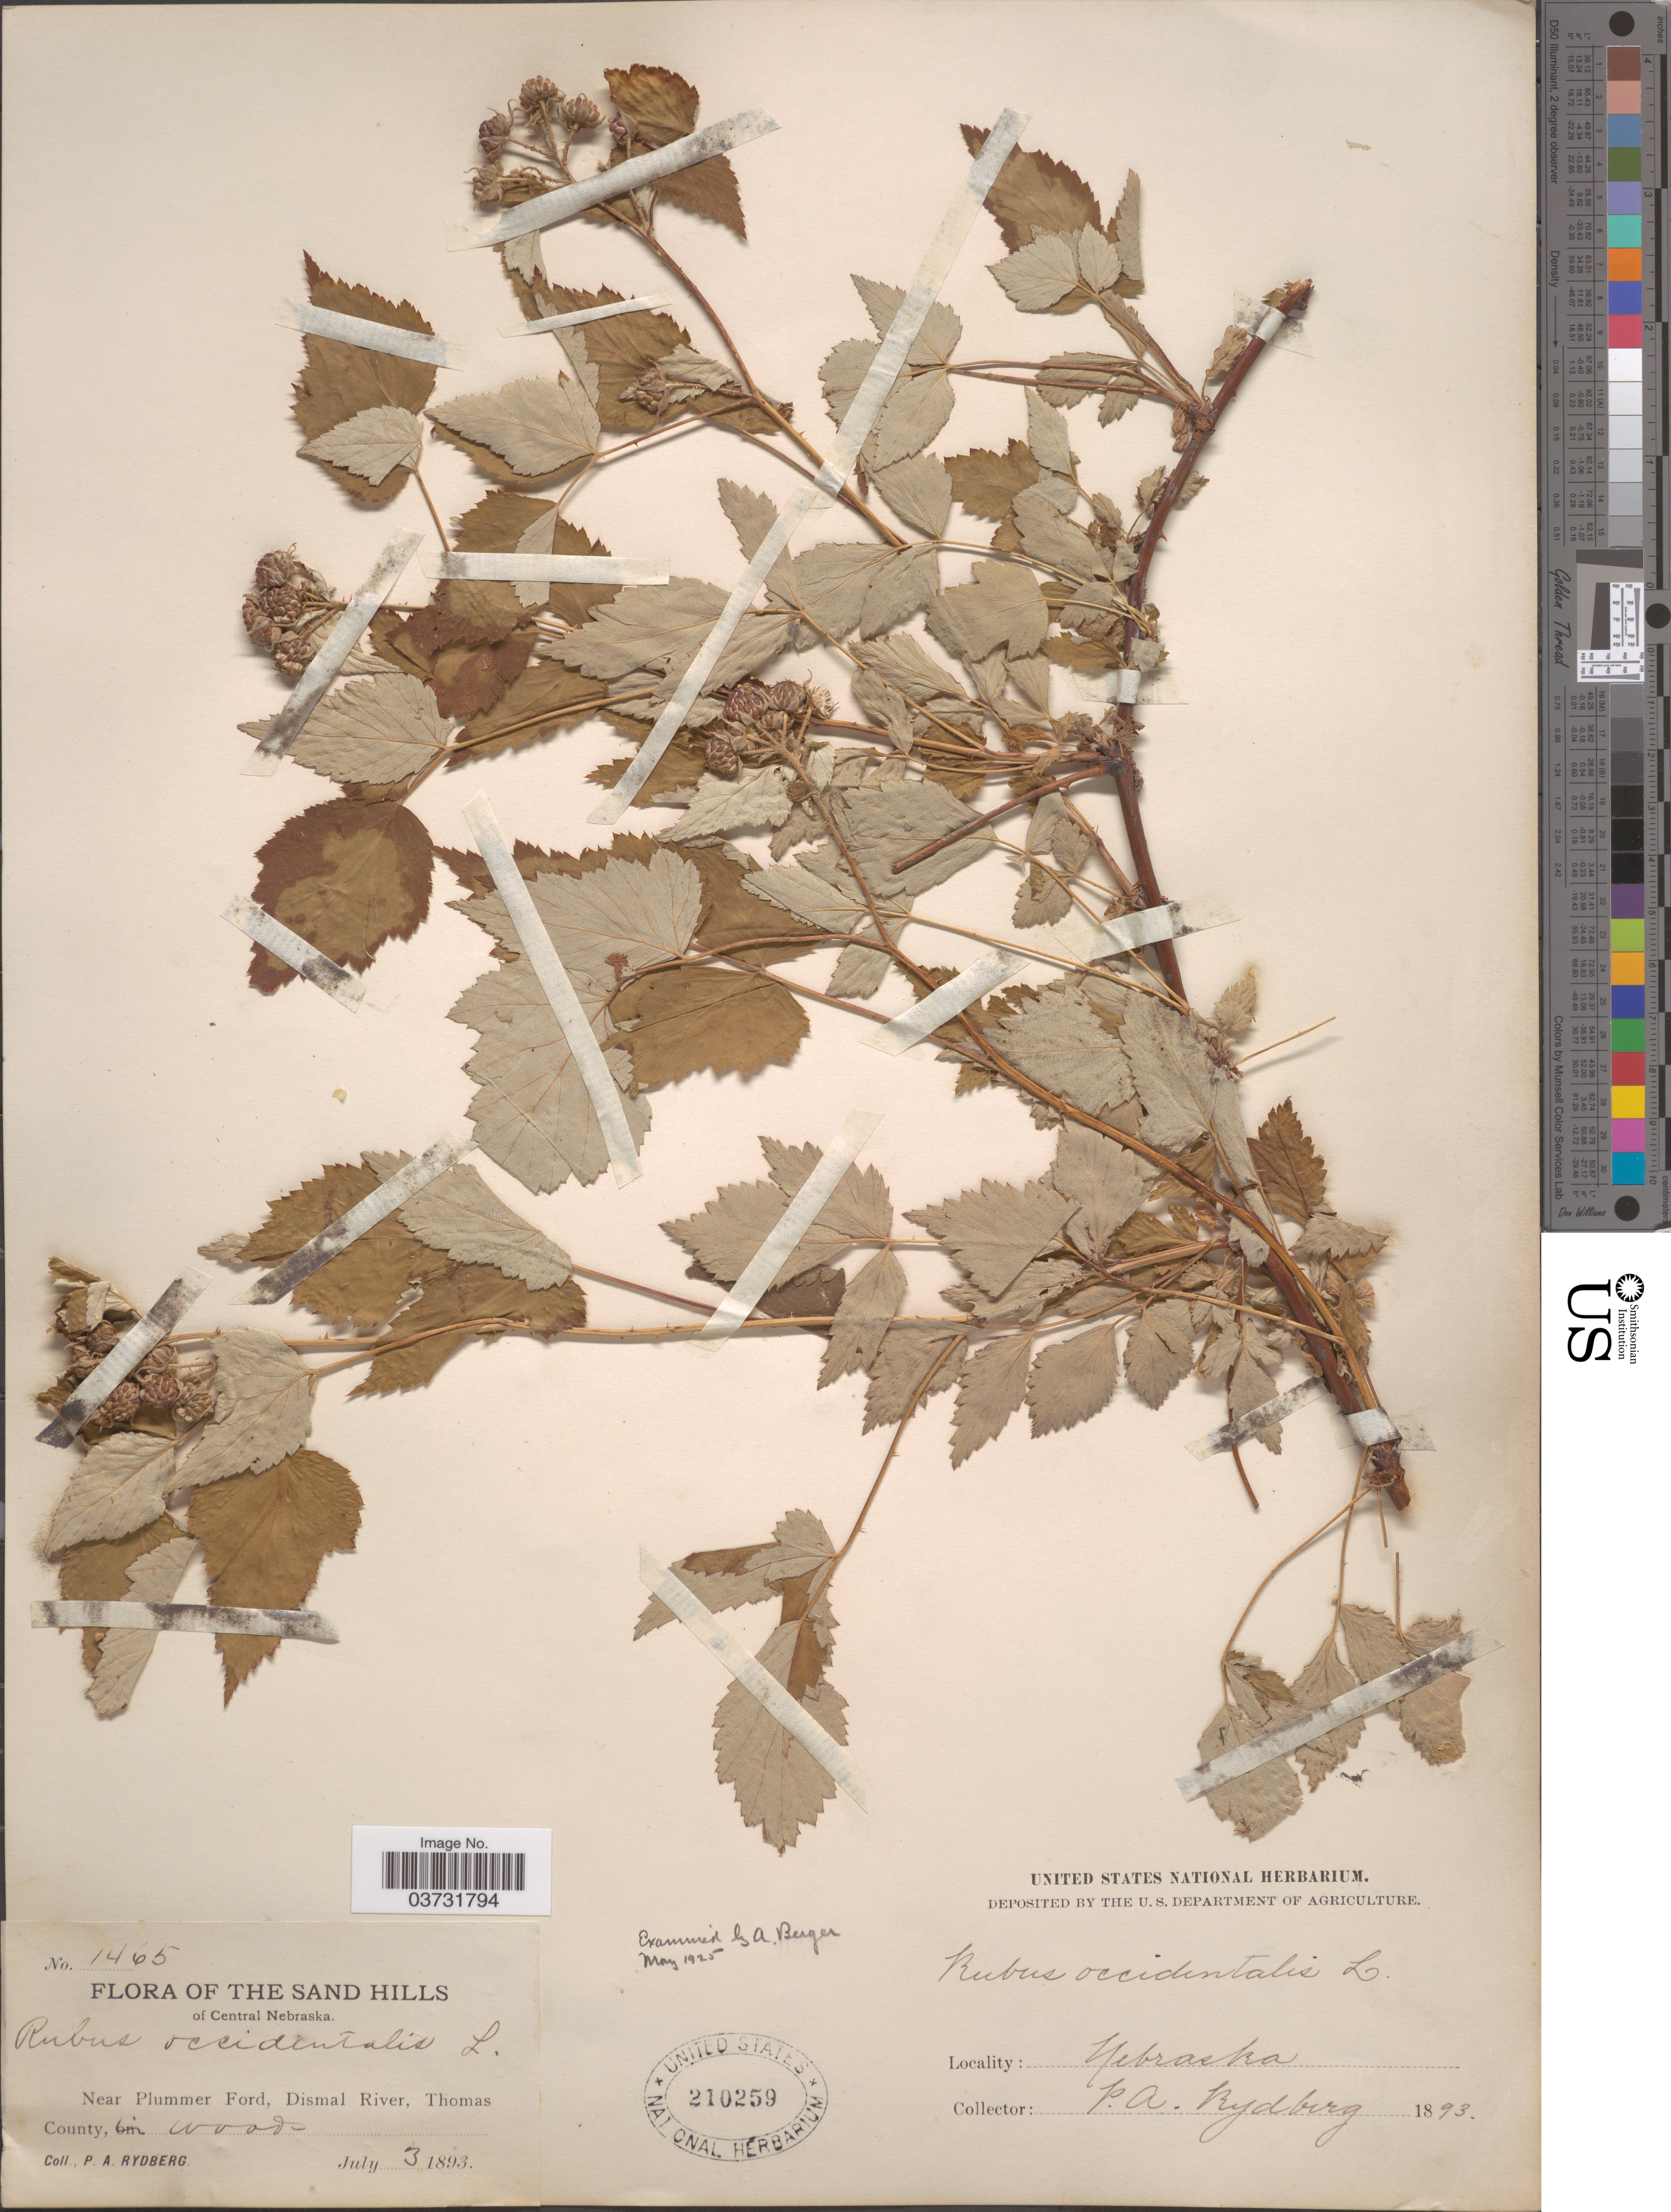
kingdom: Plantae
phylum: Tracheophyta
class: Magnoliopsida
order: Rosales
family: Rosaceae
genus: Rubus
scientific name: Rubus occidentalis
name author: L.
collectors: P. A. Rydberg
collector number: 1465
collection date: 1893-07-03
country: United States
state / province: Nebraska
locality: The Sand Hills of Central Nebraska. Near Plummer Ford, Dismal River, Thomas County.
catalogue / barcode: US 210259